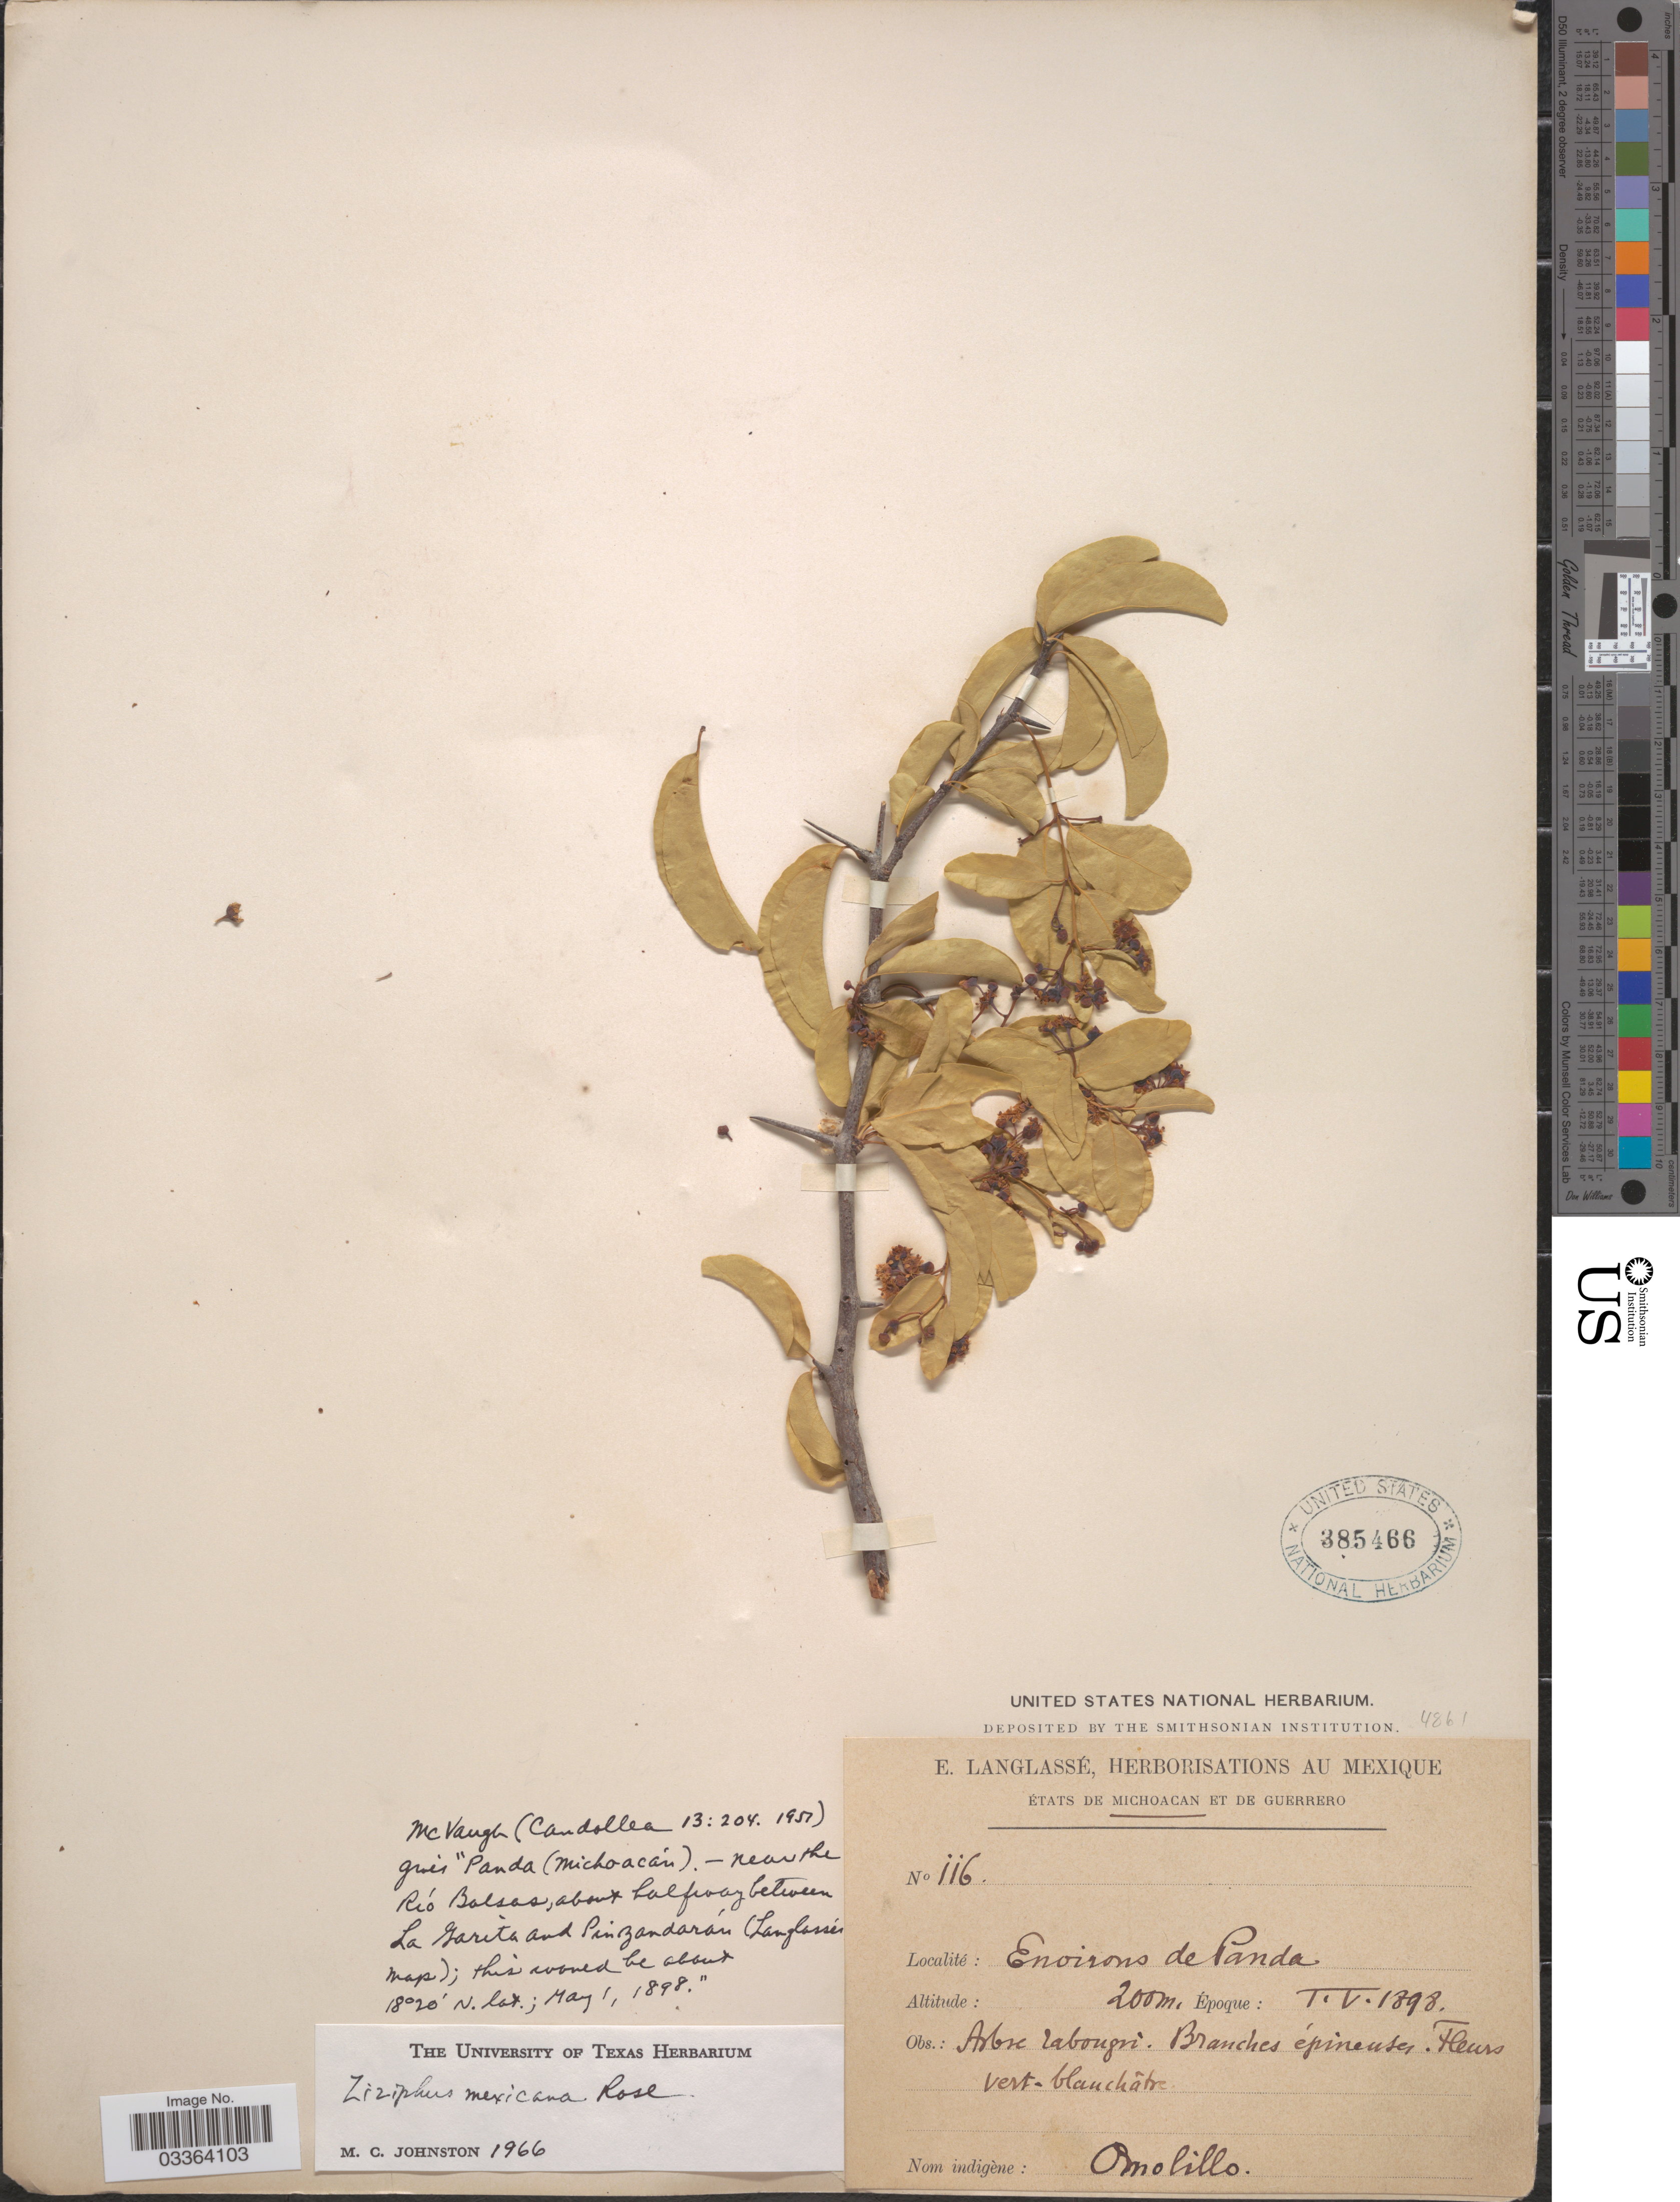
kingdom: Plantae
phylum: Tracheophyta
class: Magnoliopsida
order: Rosales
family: Rhamnaceae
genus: Sarcomphalus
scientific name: Sarcomphalus mexicanus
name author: (Rose) Hauenschild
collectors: E. Langlassé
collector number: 116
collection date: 1898-05-01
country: Mexico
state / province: Michoacán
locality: Environs de Panda.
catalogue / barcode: US 385466